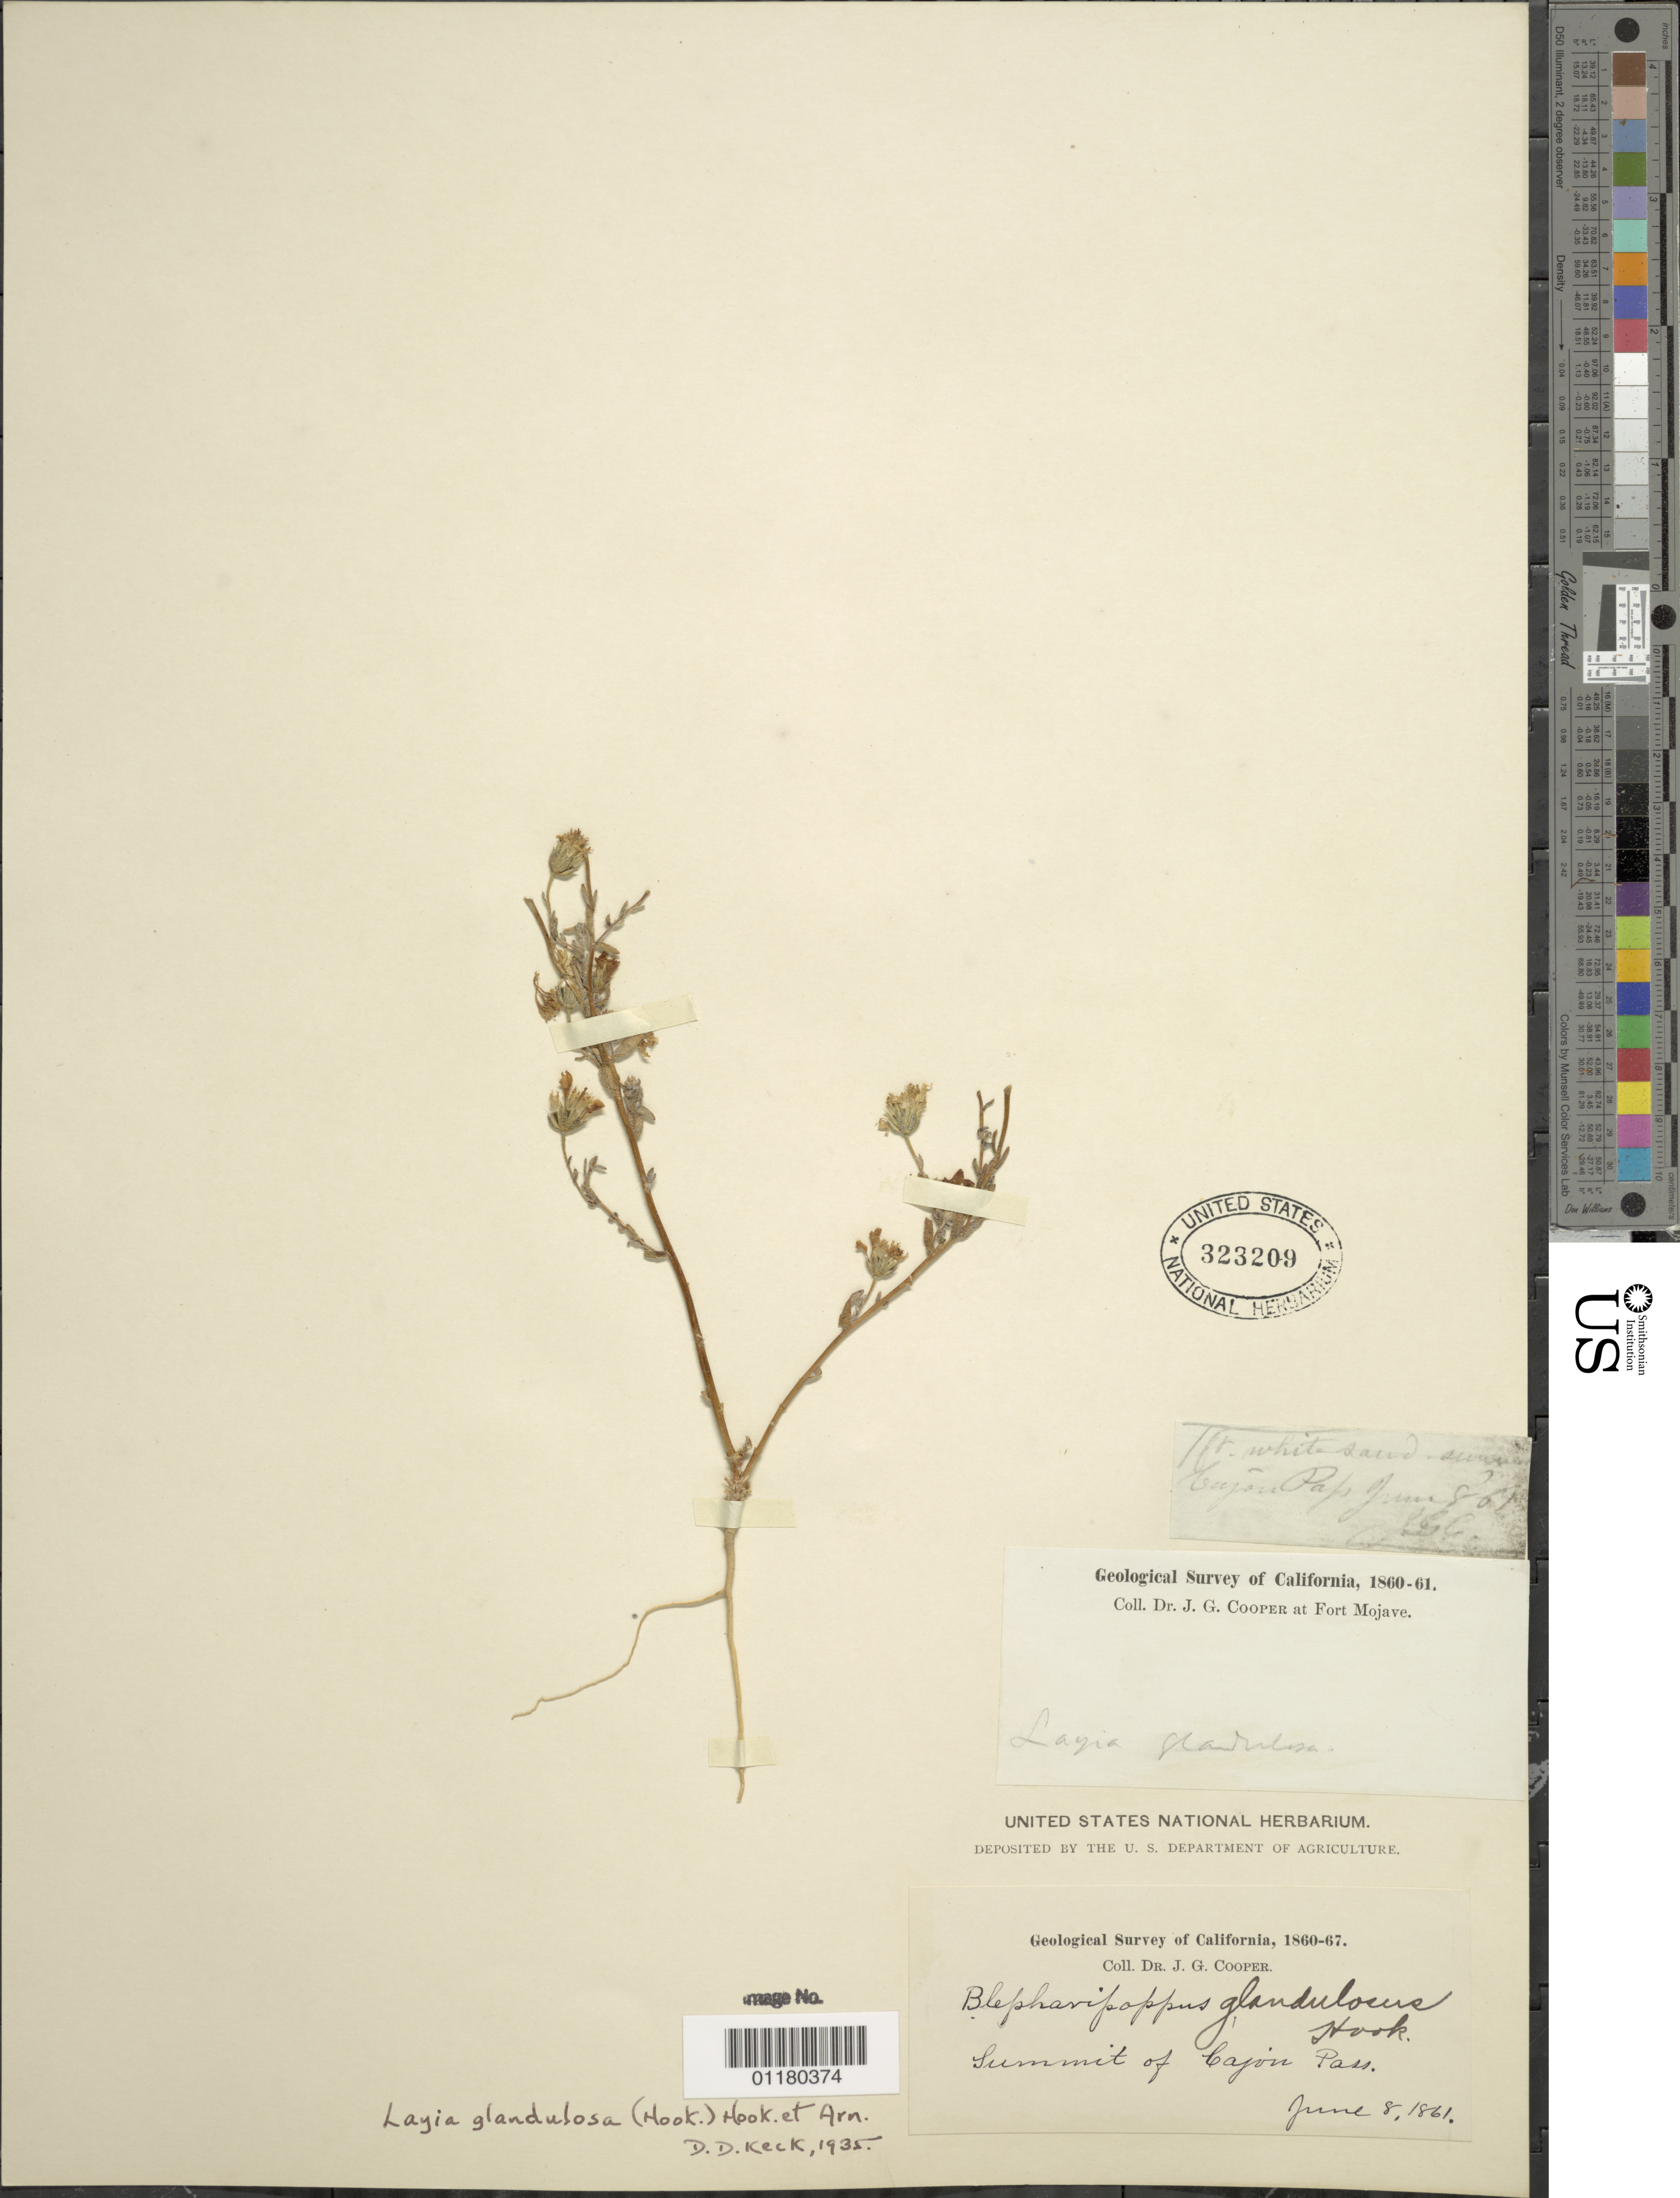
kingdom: Plantae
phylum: Tracheophyta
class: Magnoliopsida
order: Asterales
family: Asteraceae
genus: Layia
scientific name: Layia glandulosa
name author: Hook. & Arn.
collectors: J. G. Cooper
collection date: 1861-06-08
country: United States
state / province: California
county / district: San Bernardino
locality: Summit of Cajon Pass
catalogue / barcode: US 323209